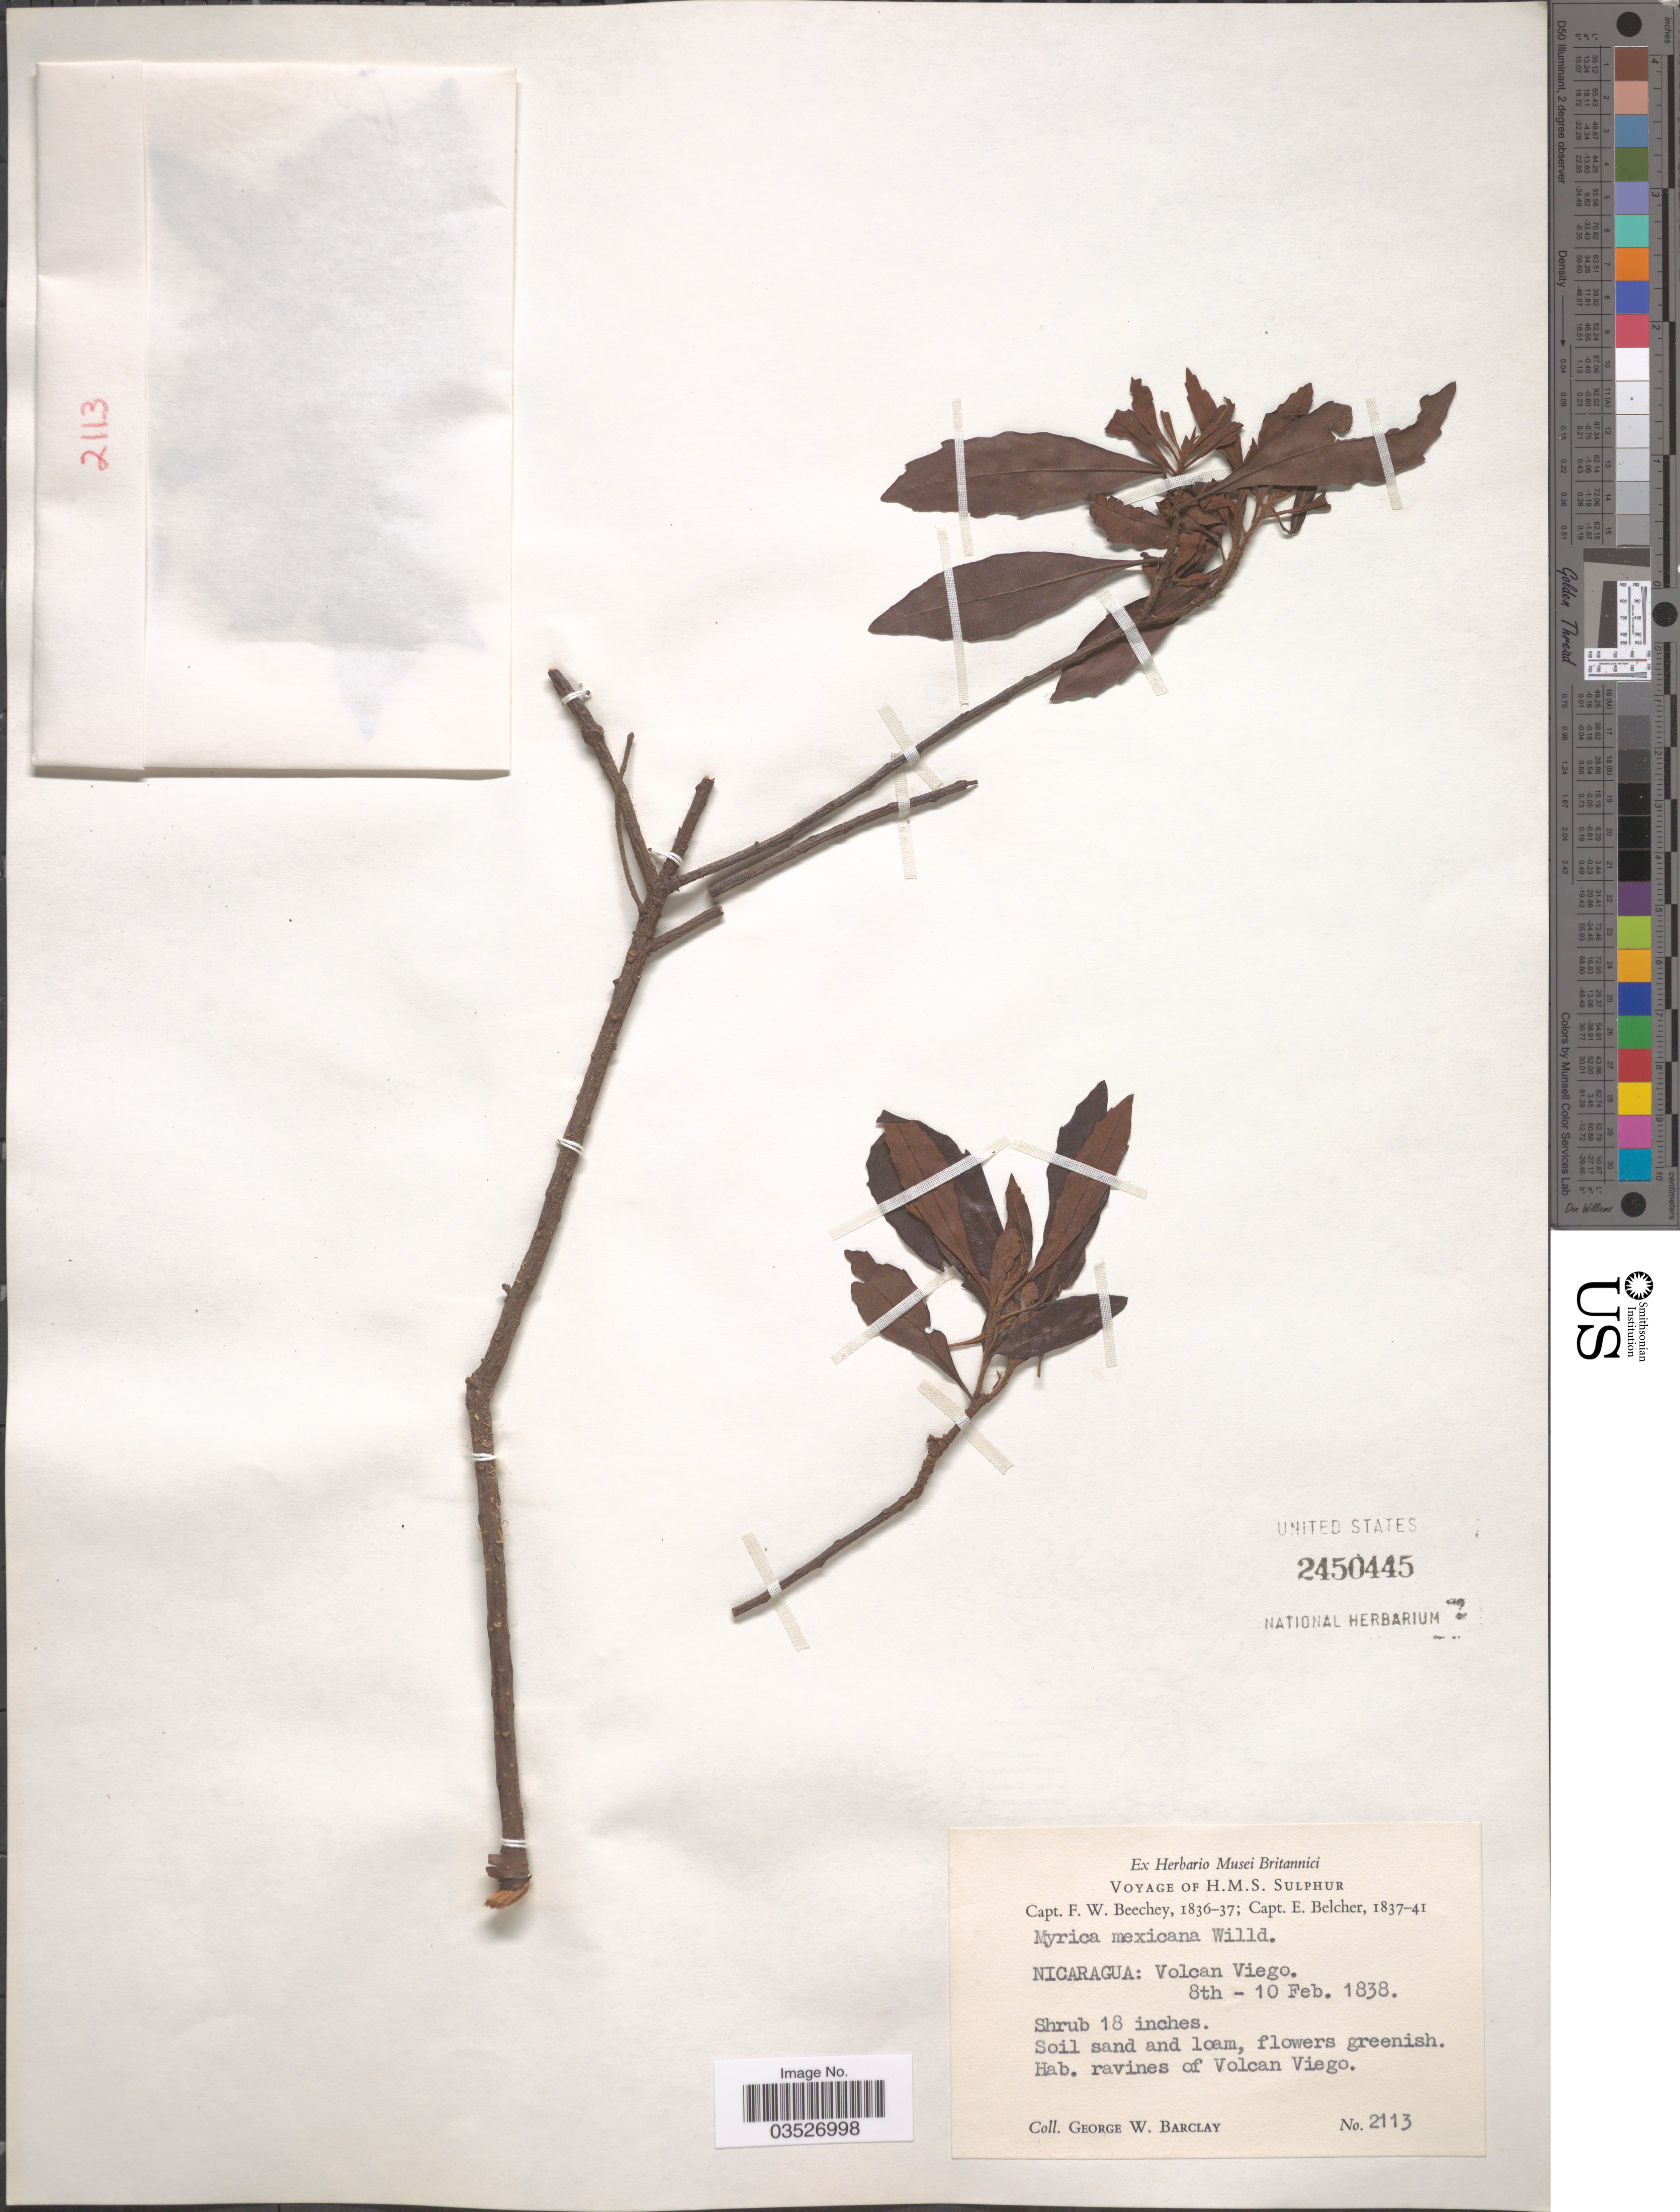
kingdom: Plantae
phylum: Tracheophyta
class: Magnoliopsida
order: Fagales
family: Myricaceae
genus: Morella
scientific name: Morella cerifera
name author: (L.) Small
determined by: Strong, Mark T., (BOT), Smithsonian Institution - National Museum of Natural History (UNITED STATES)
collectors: G. W. Barclay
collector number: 2113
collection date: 1838-02-08/1838-02-10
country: Nicaragua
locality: Volcan Viego. Ravines of Volcan Viego.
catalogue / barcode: US 2450445